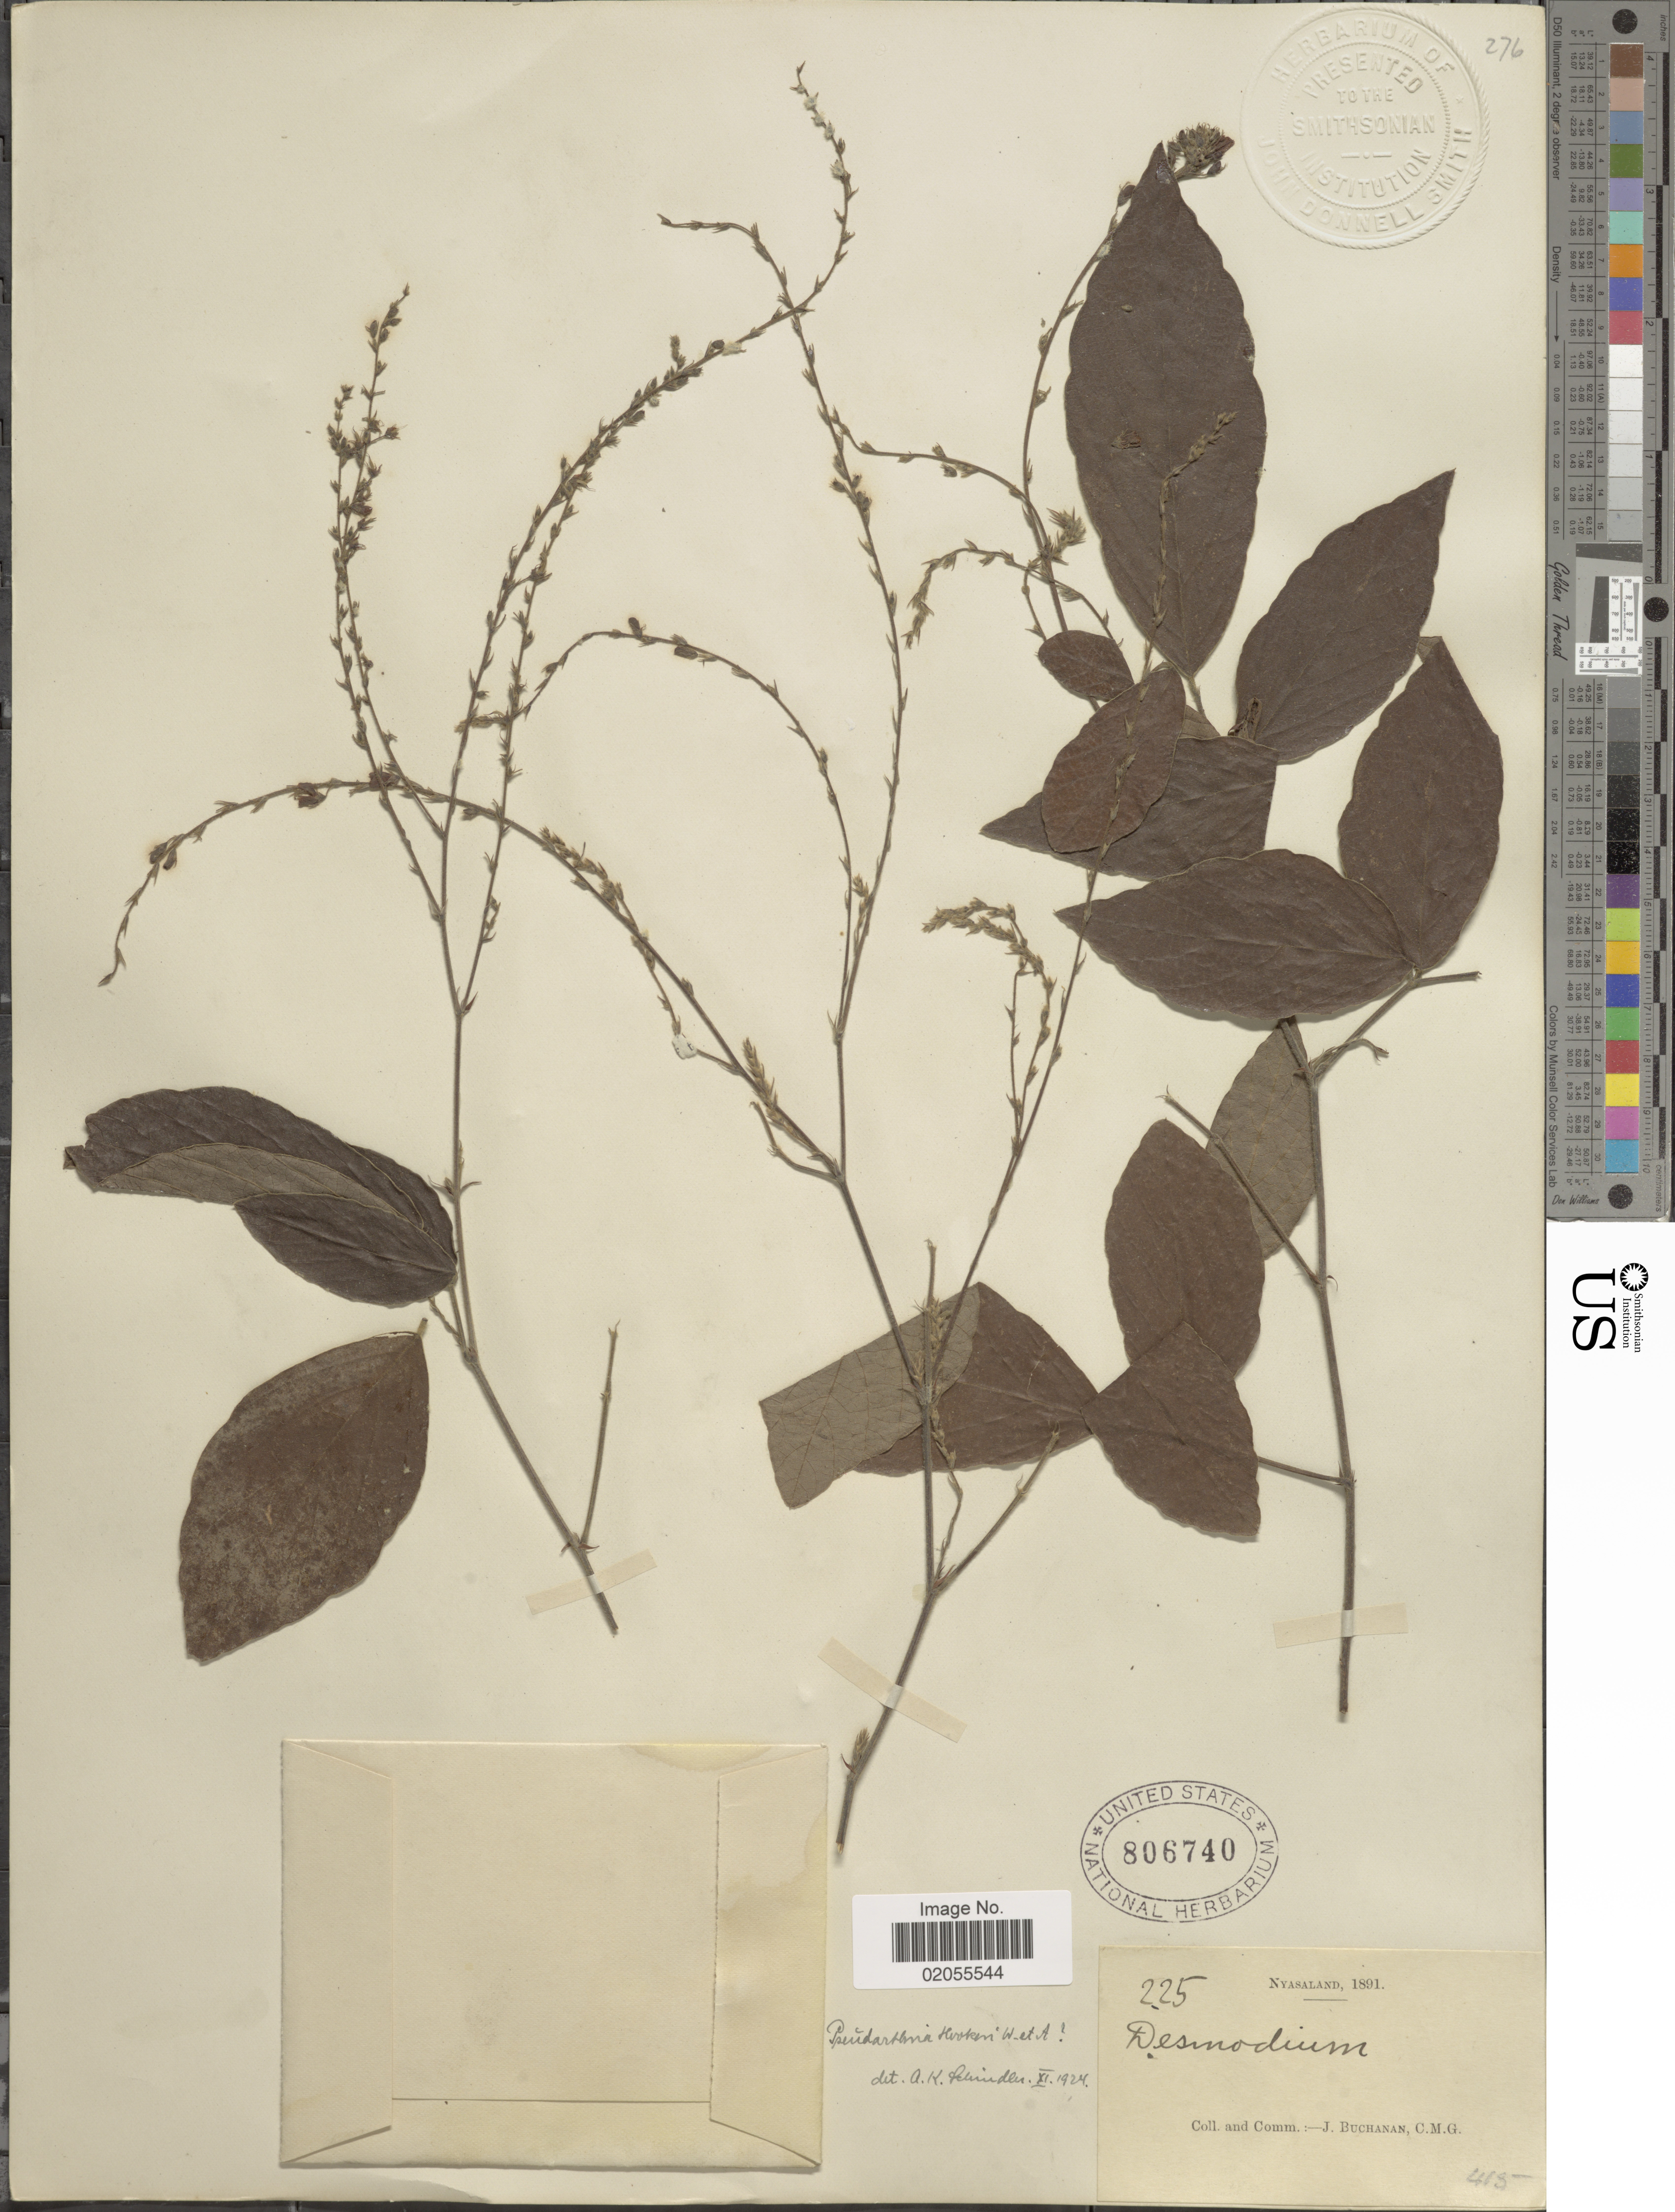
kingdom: Plantae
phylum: Tracheophyta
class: Magnoliopsida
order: Fabales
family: Fabaceae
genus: Pseudarthria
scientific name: Pseudarthria hookeri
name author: Wight & Arn.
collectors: J. Buchanan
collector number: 225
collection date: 1891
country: Malawi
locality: Nyasaland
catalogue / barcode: US 806740